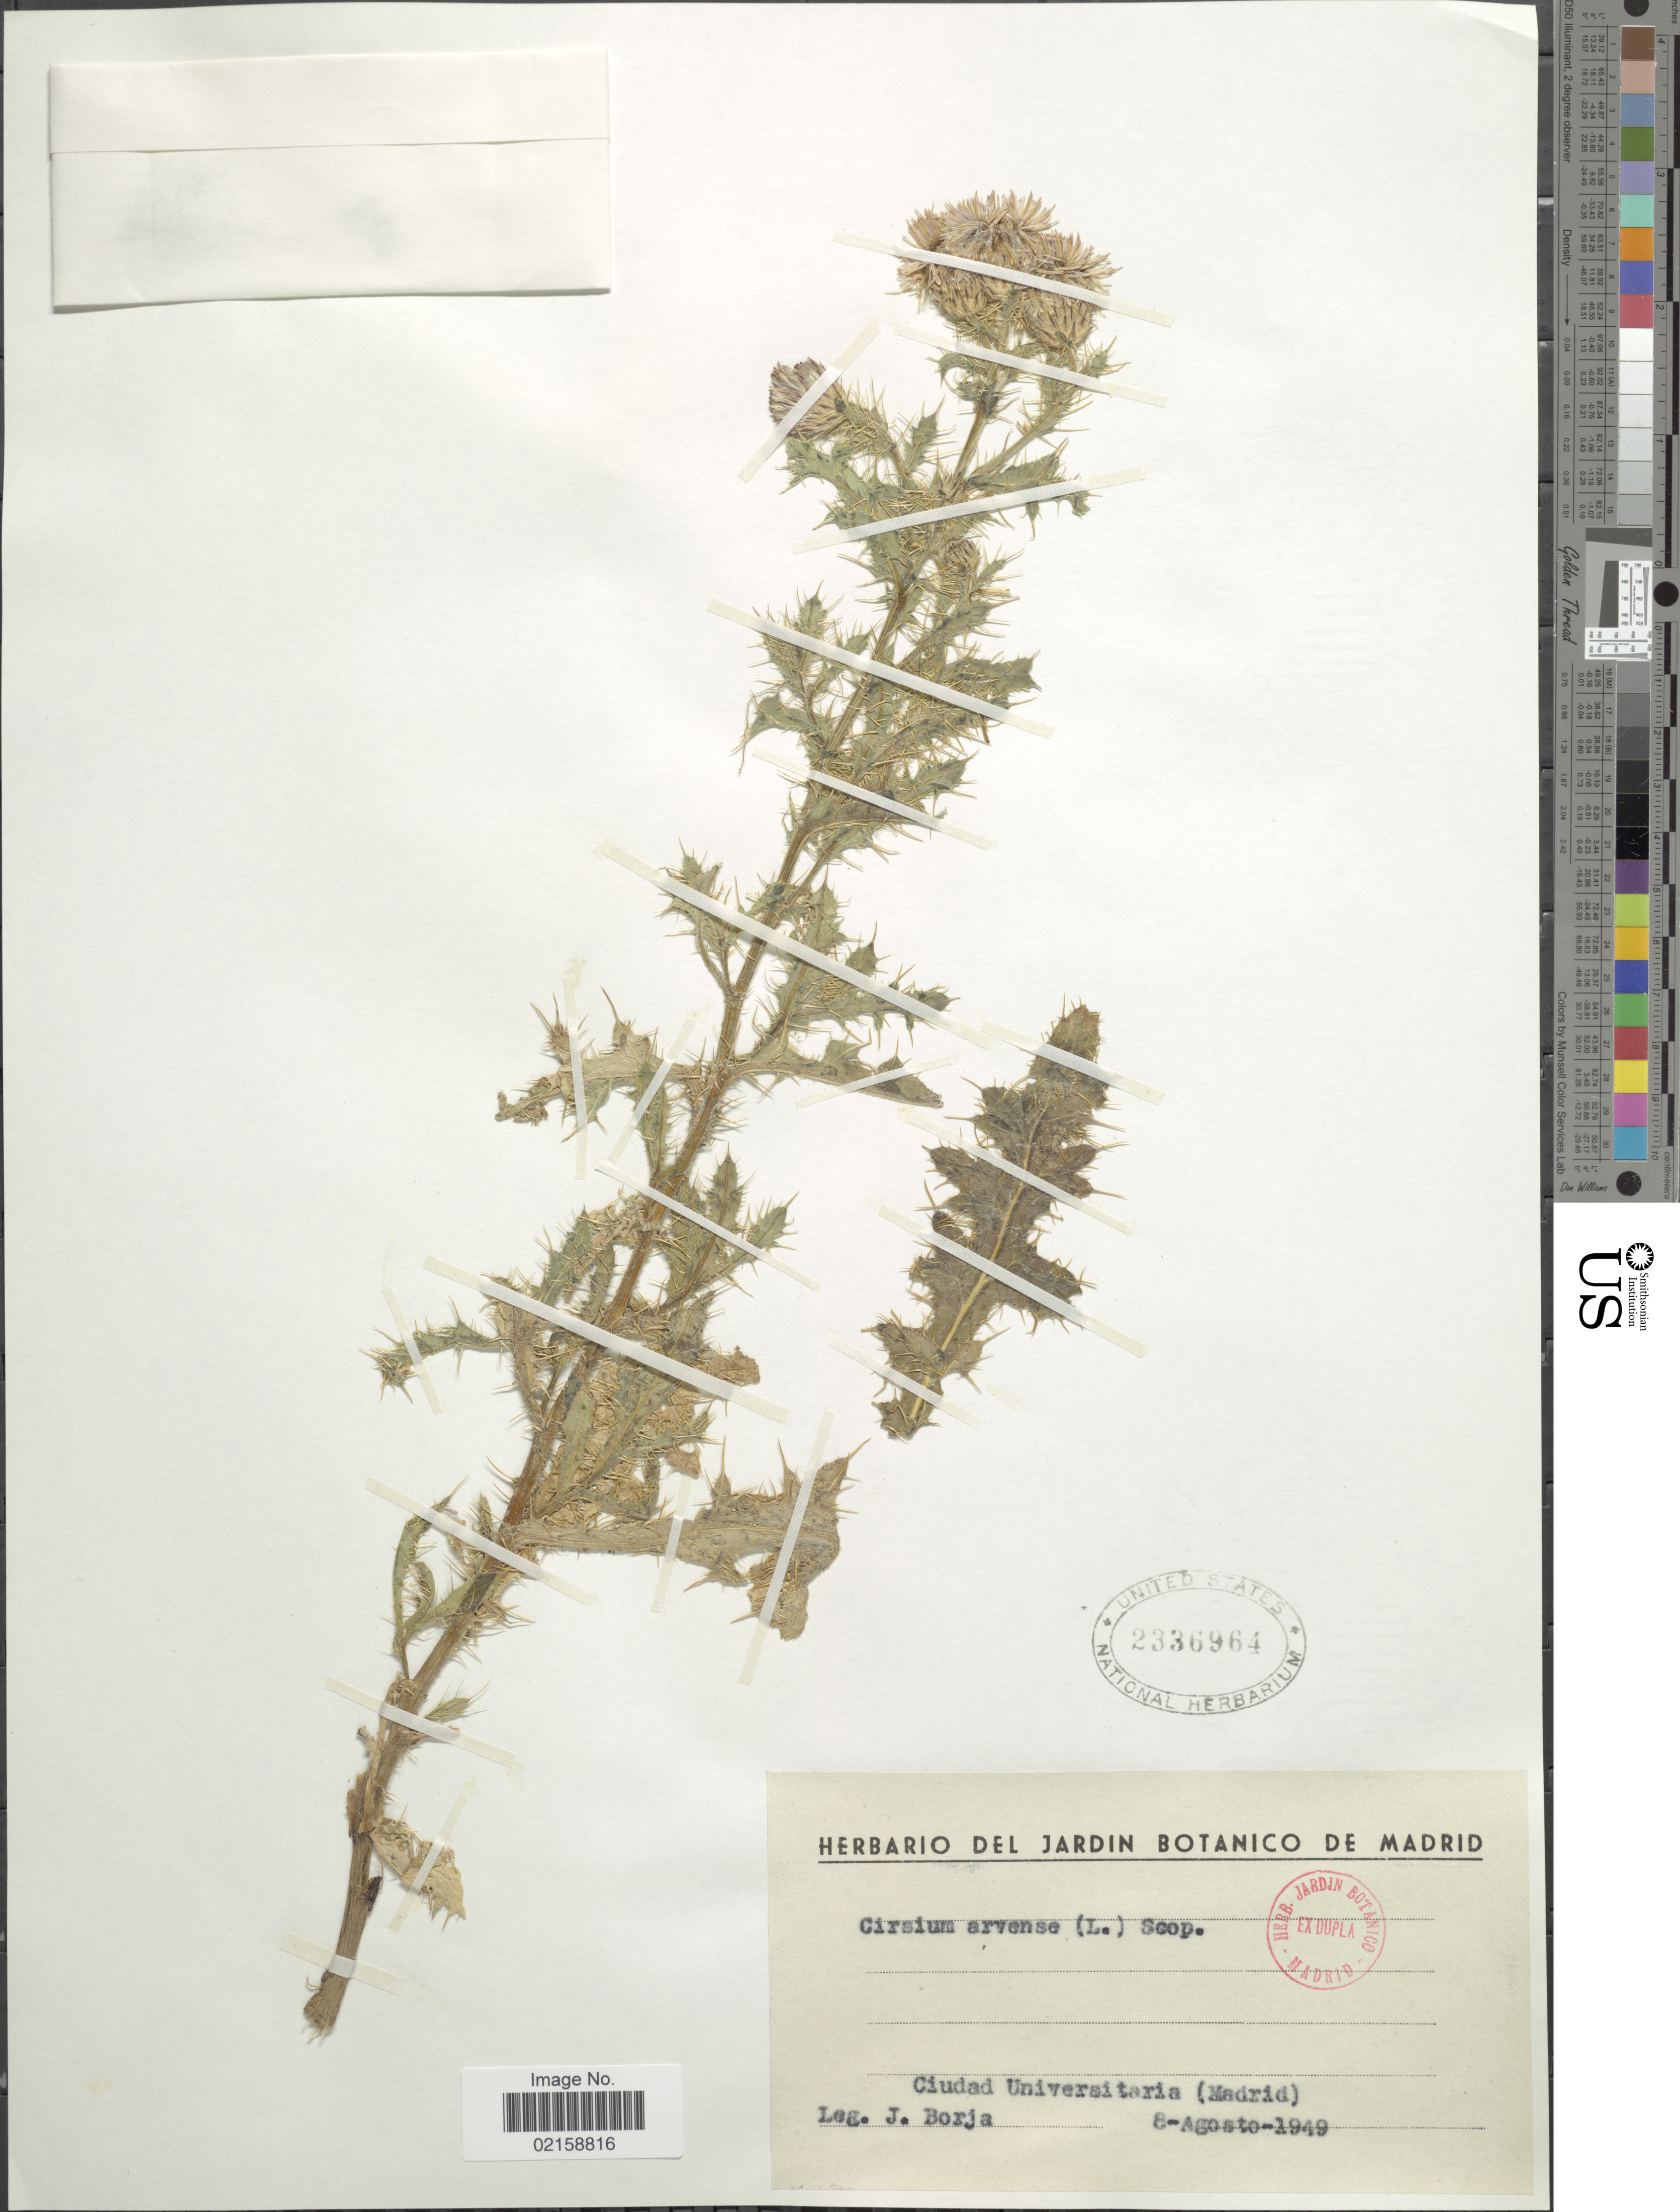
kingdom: Plantae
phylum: Tracheophyta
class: Magnoliopsida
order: Asterales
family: Asteraceae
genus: Cirsium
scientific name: Cirsium arvense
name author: (L.) Scop.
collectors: J. Borja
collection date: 1949-08-08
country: Spain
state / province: Madrid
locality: Ciudad Universitaria.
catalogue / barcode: US 2336964